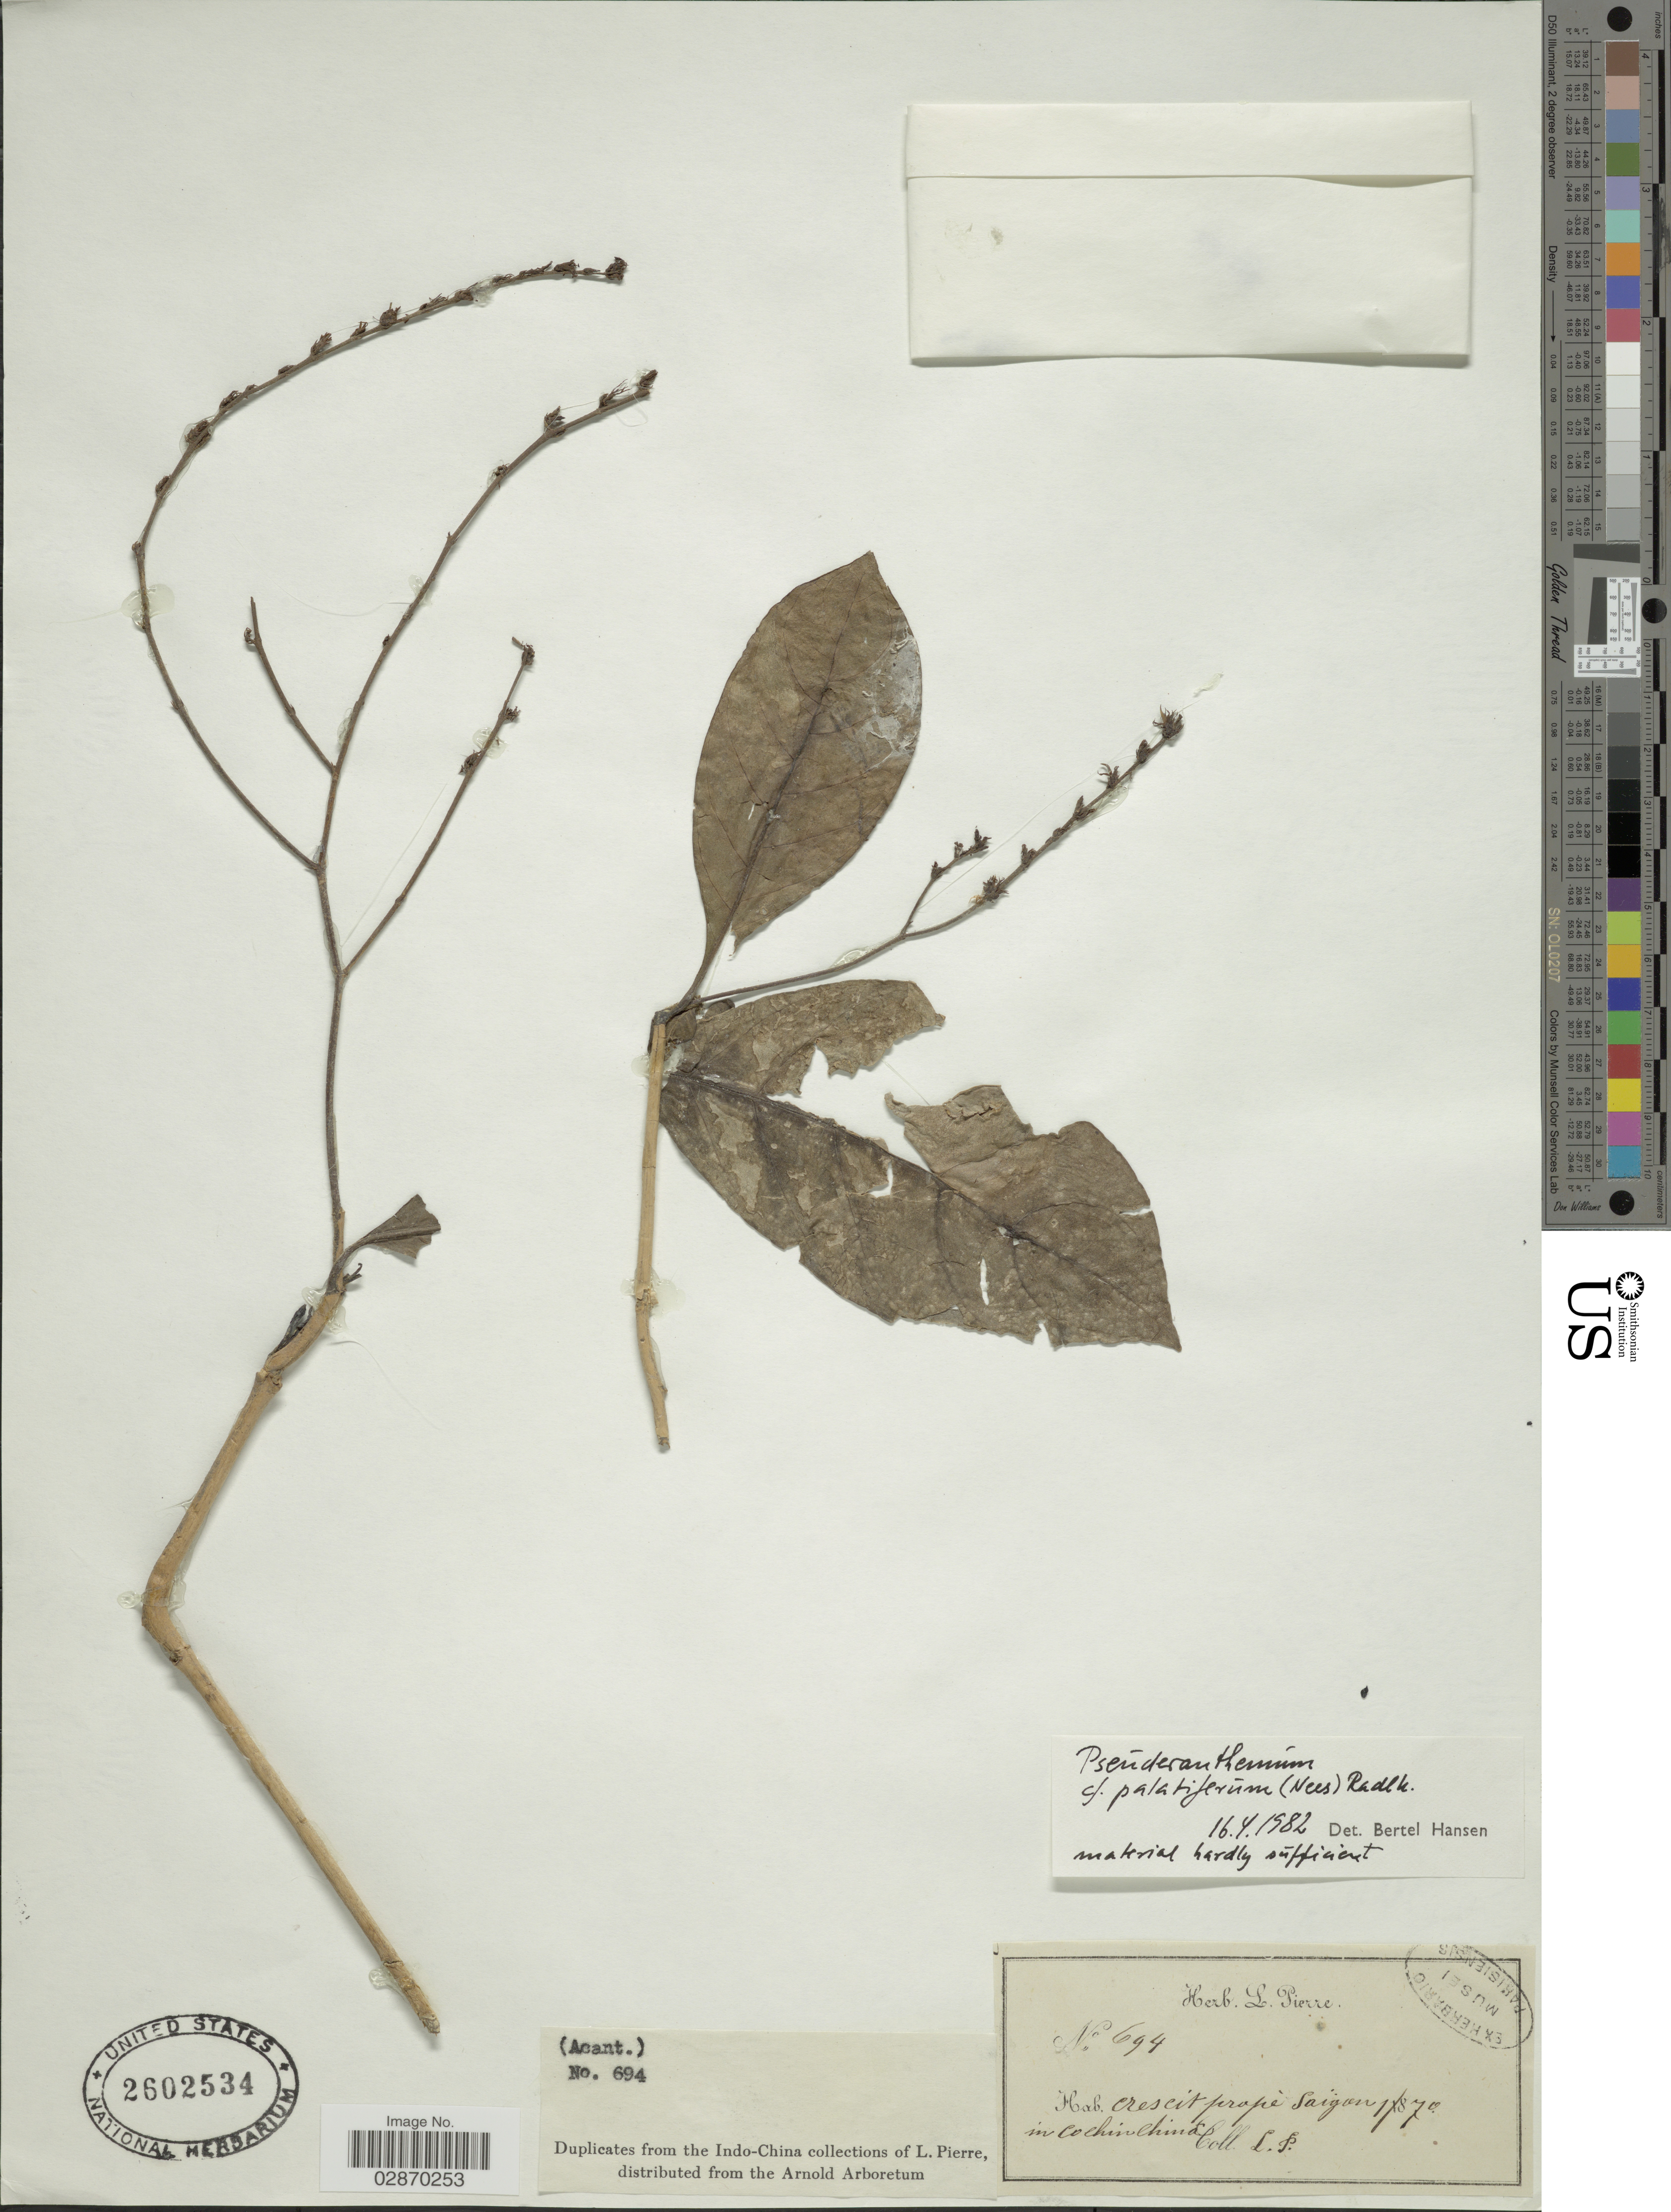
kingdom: Plantae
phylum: Tracheophyta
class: Magnoliopsida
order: Lamiales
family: Acanthaceae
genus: Pseuderanthemum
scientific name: Pseuderanthemum palatiferum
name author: (Wall.) Radlk.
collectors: L. Pierre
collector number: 694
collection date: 1870-01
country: Vietnam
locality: Indo-China. Crescit propè Saigon in Co Chin China.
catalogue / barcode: US 2602534